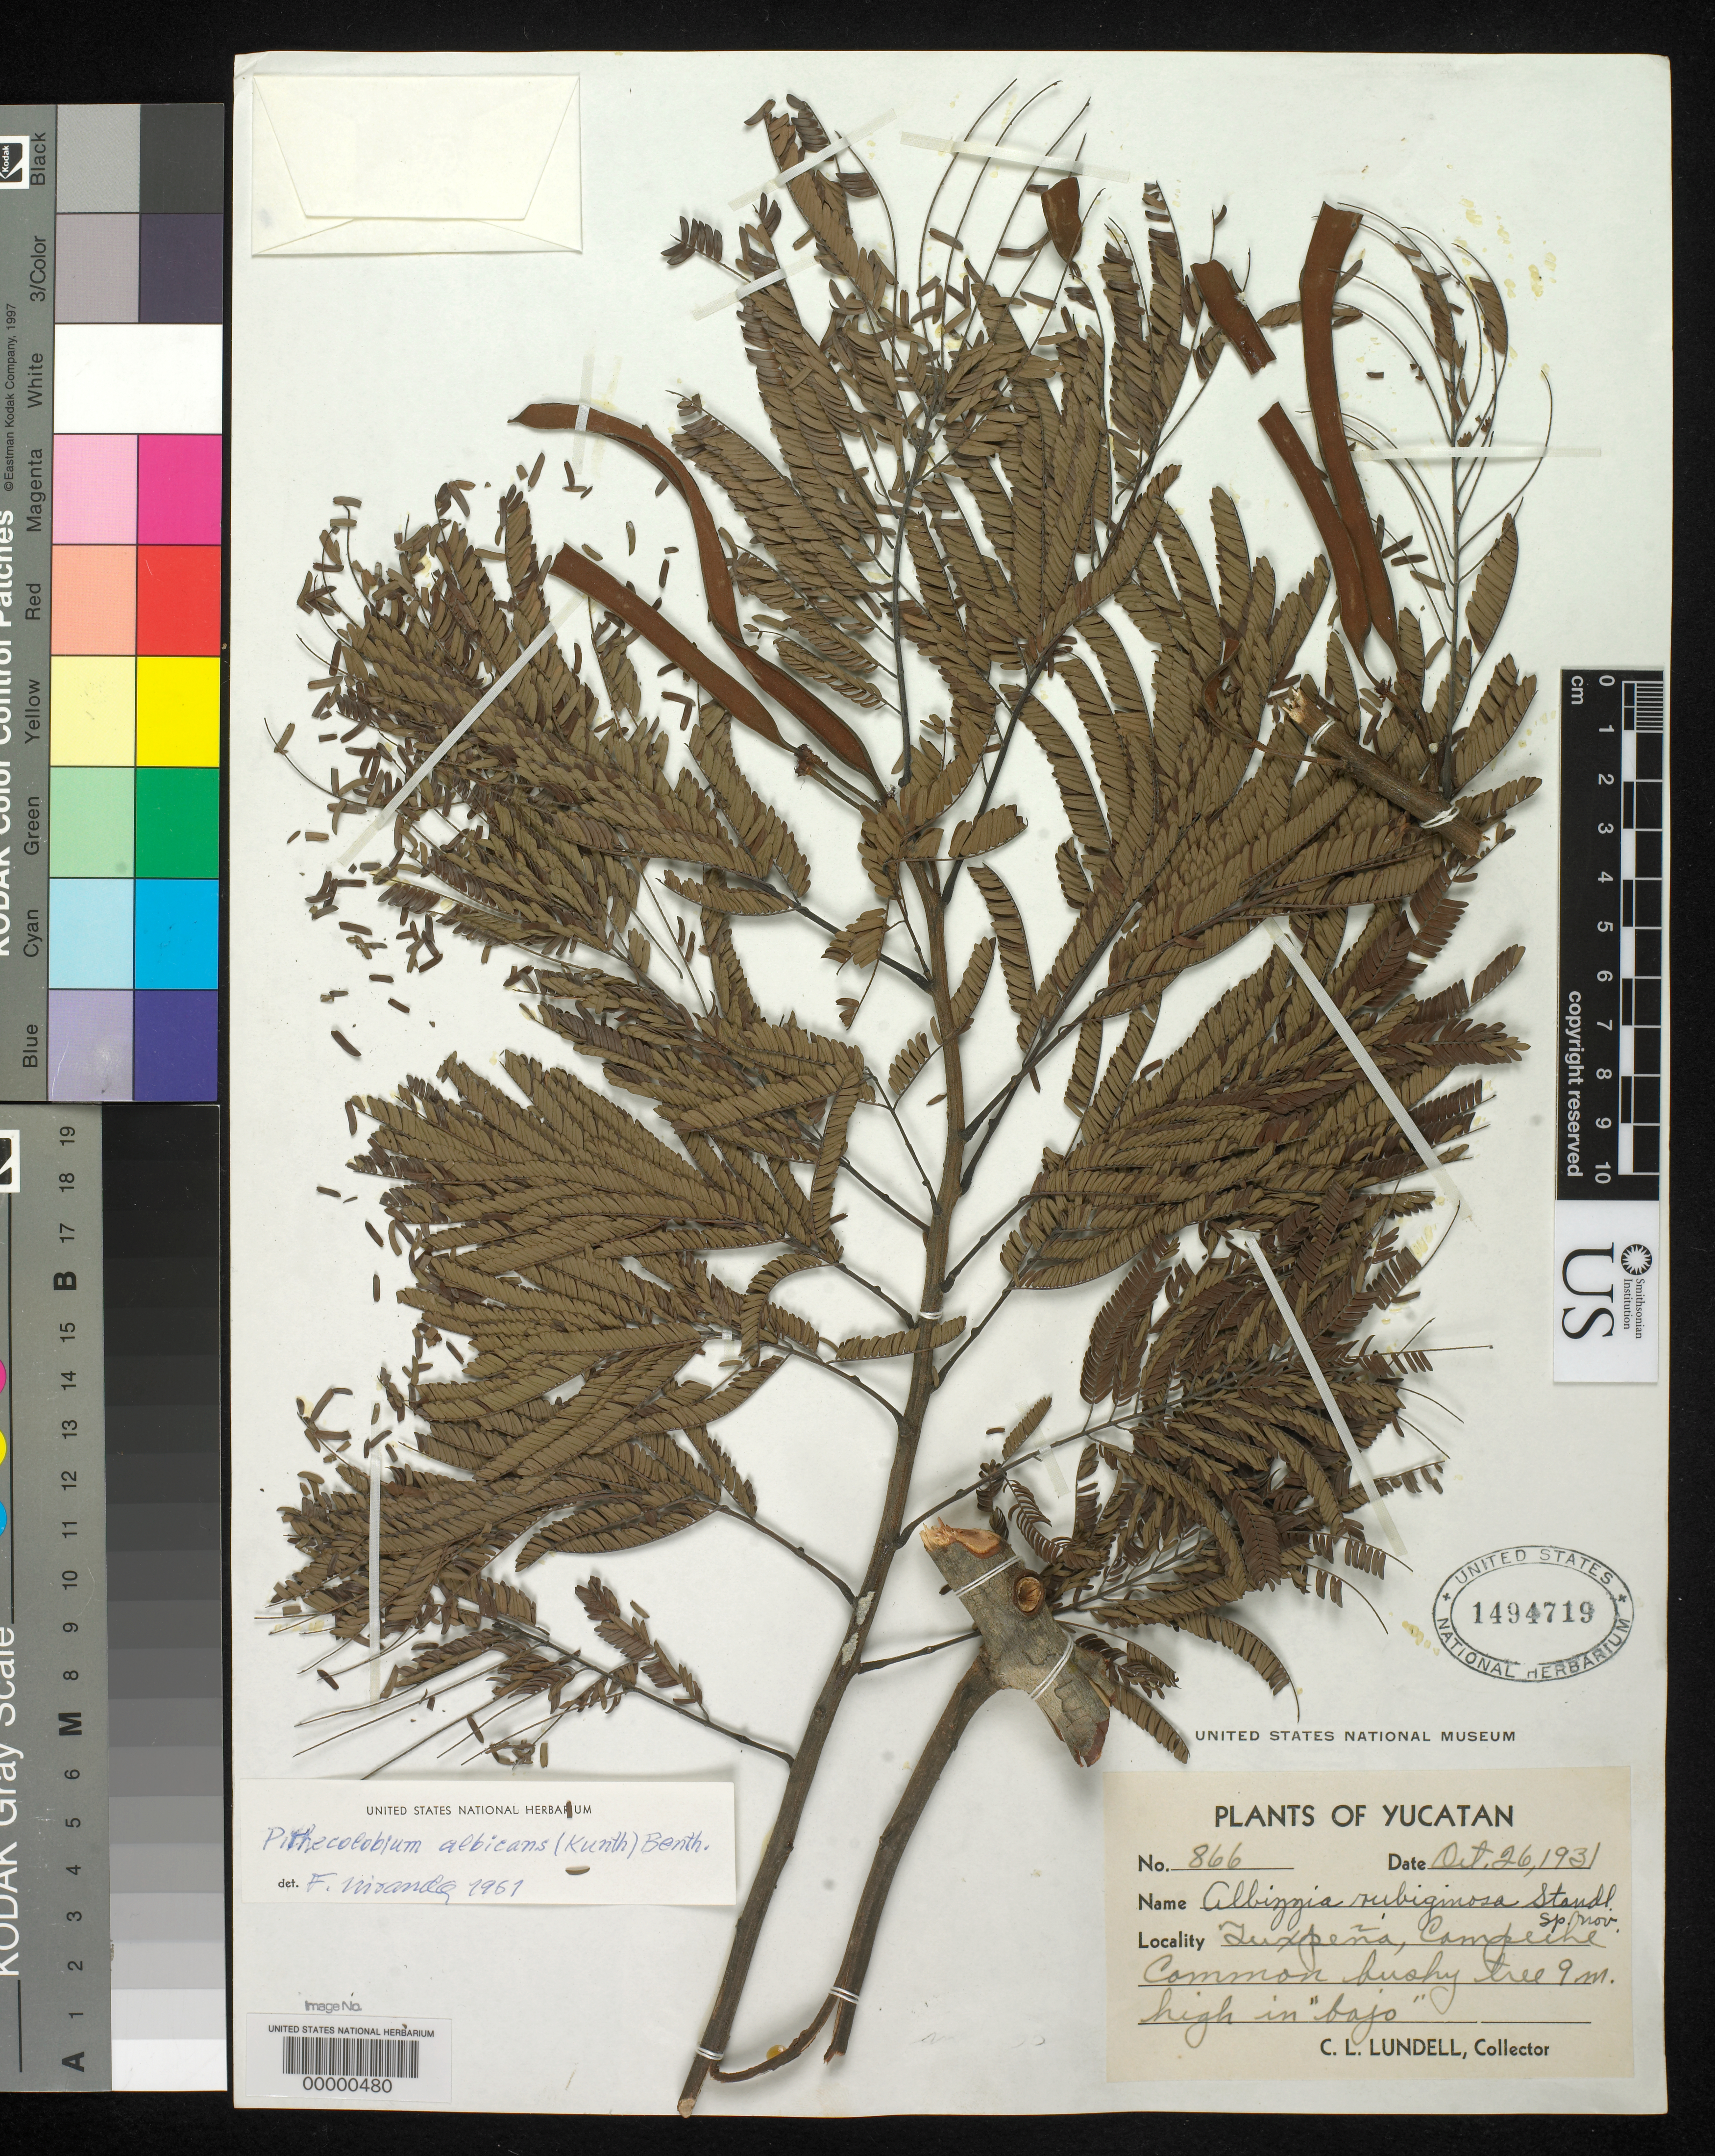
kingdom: Plantae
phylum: Tracheophyta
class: Magnoliopsida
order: Fabales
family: Fabaceae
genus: Albizia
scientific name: Albizia rubiginosa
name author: Standl.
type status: Isotype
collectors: C. L. Lundell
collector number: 866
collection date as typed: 26 Oct 1931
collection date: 1931-10-26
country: Mexico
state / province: Campeche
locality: Tuxpena.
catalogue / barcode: US 1494719